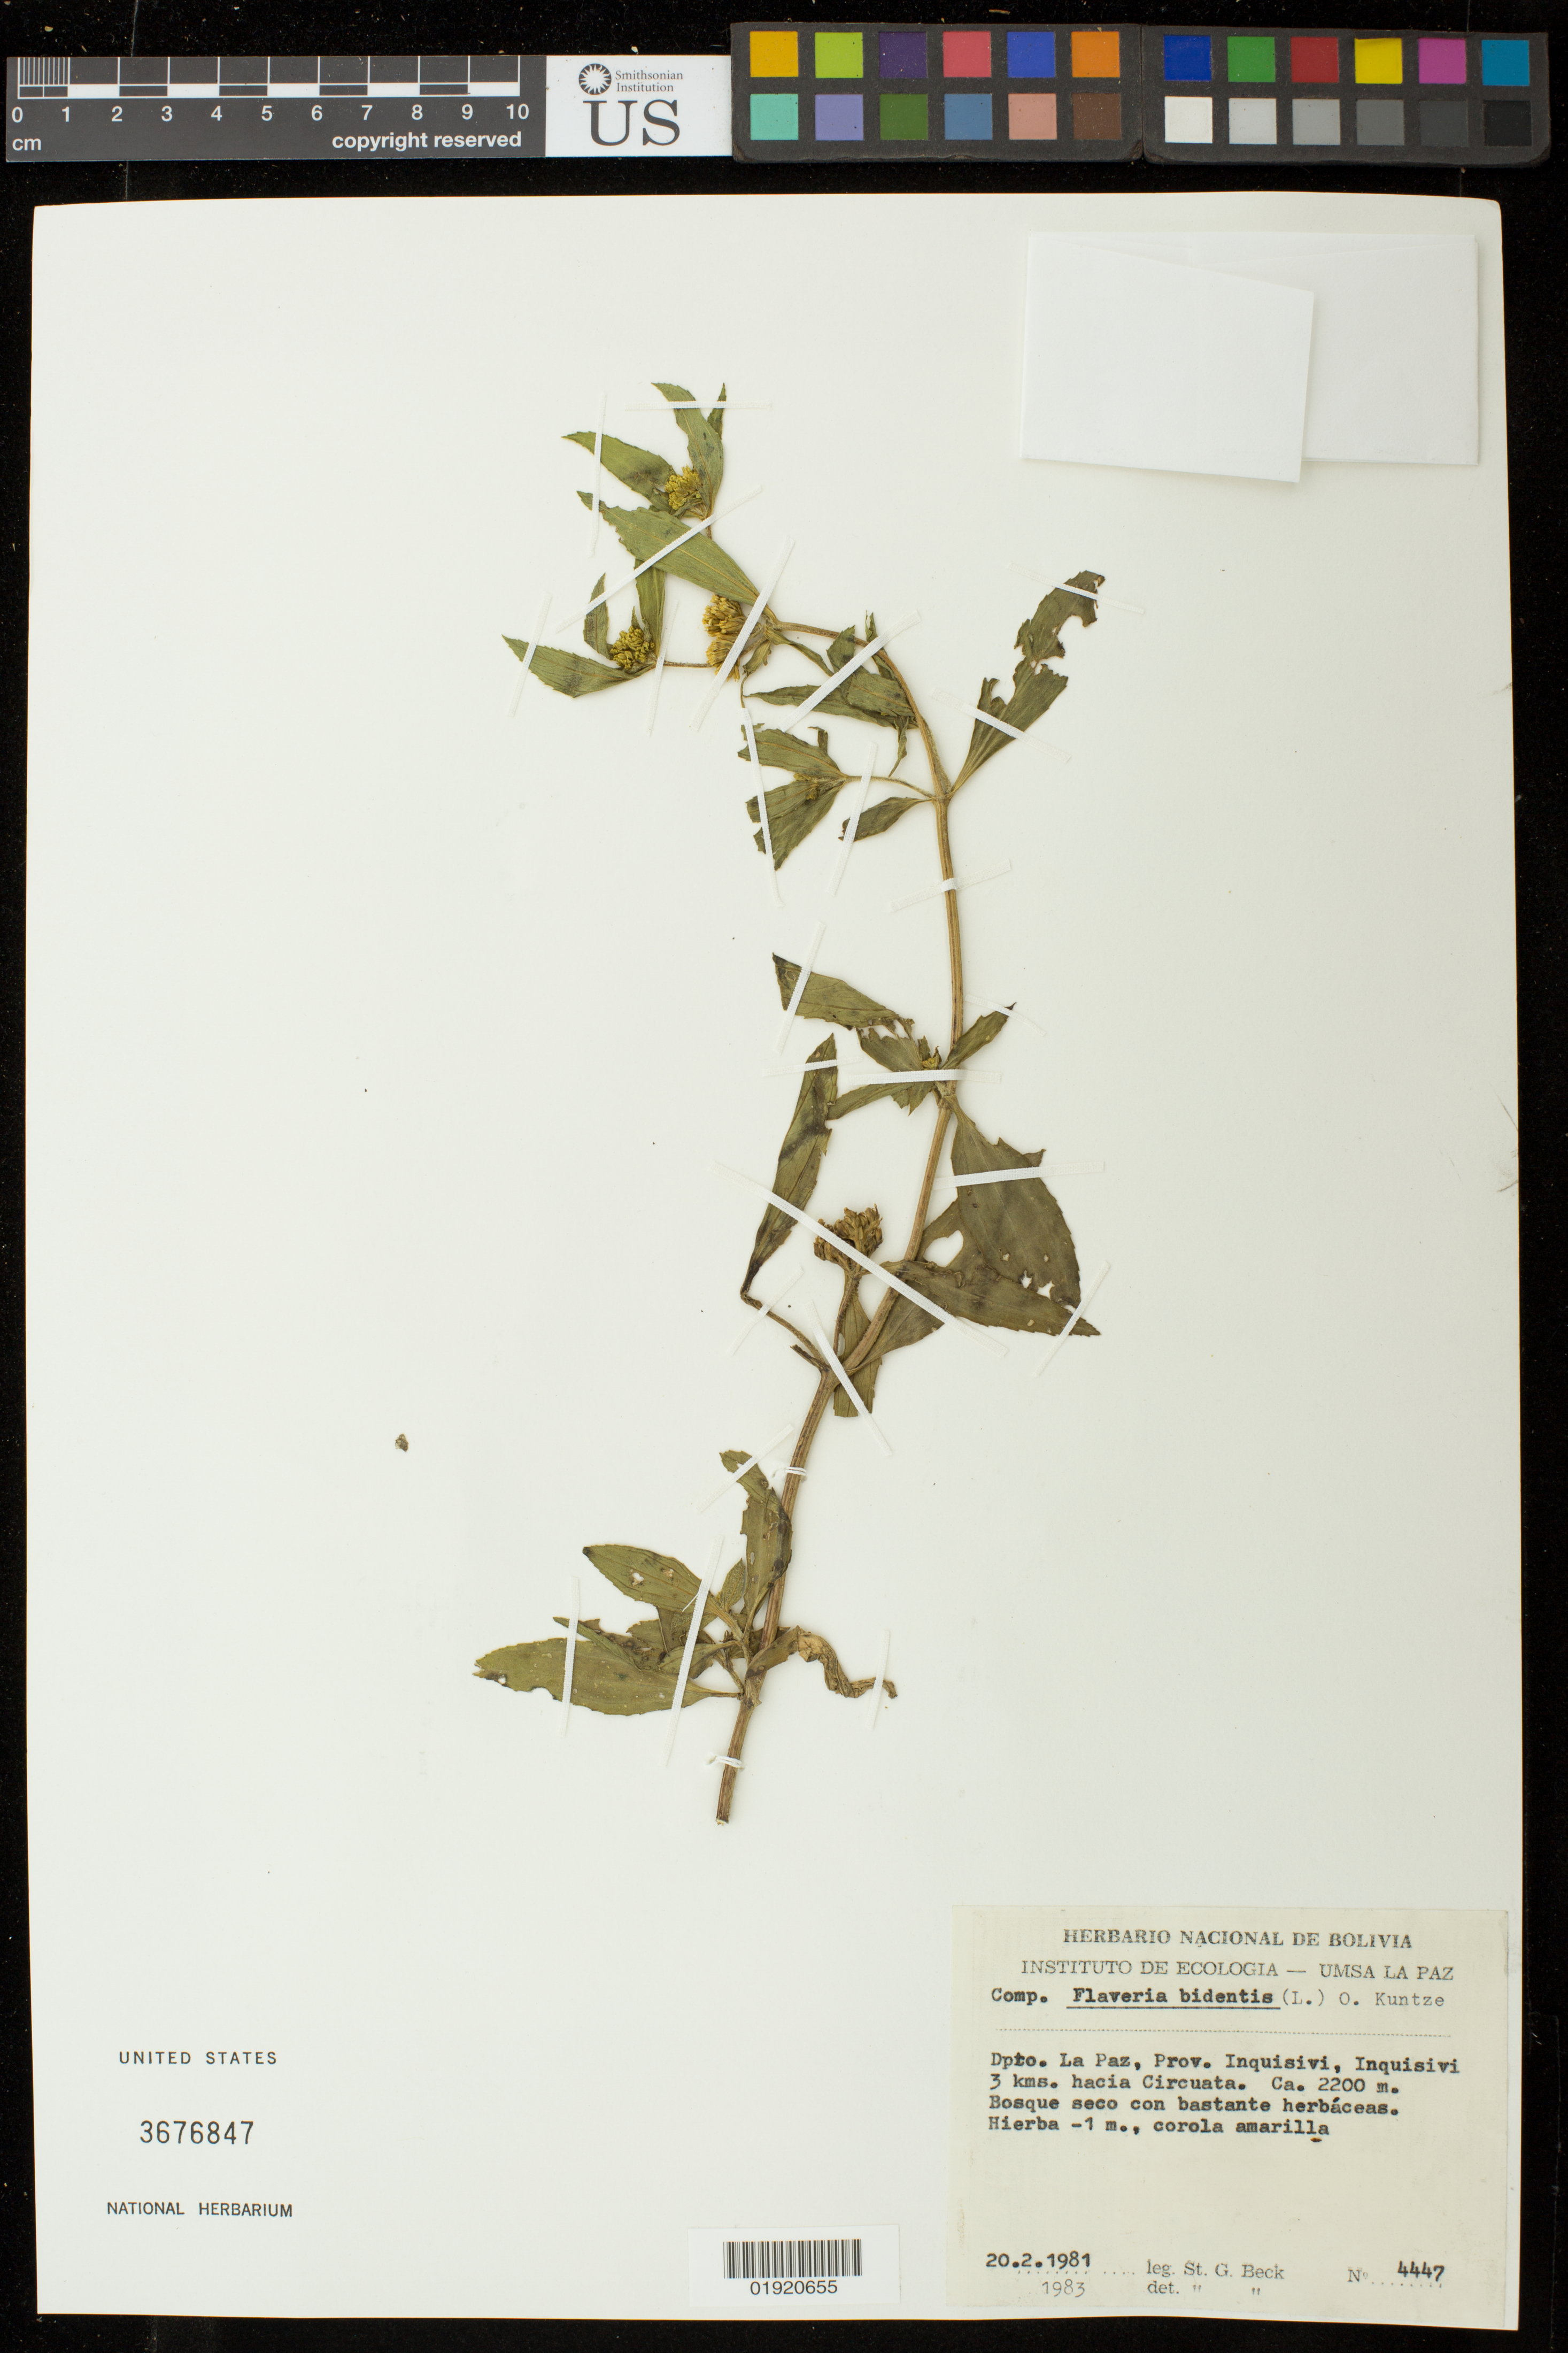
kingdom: Plantae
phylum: Tracheophyta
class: Magnoliopsida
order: Asterales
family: Asteraceae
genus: Flaveria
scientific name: Flaveria bidentis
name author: (L.) Kuntze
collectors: S. Beck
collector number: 4447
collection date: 1981-02-20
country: Bolivia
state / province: La Paz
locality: Dpto. La Paz, Prov. Inquisivi, Inquisivi 3 kms. hacia Circuata.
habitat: Bosque seco con bastante herbaceas.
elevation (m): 2200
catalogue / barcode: US 3676847